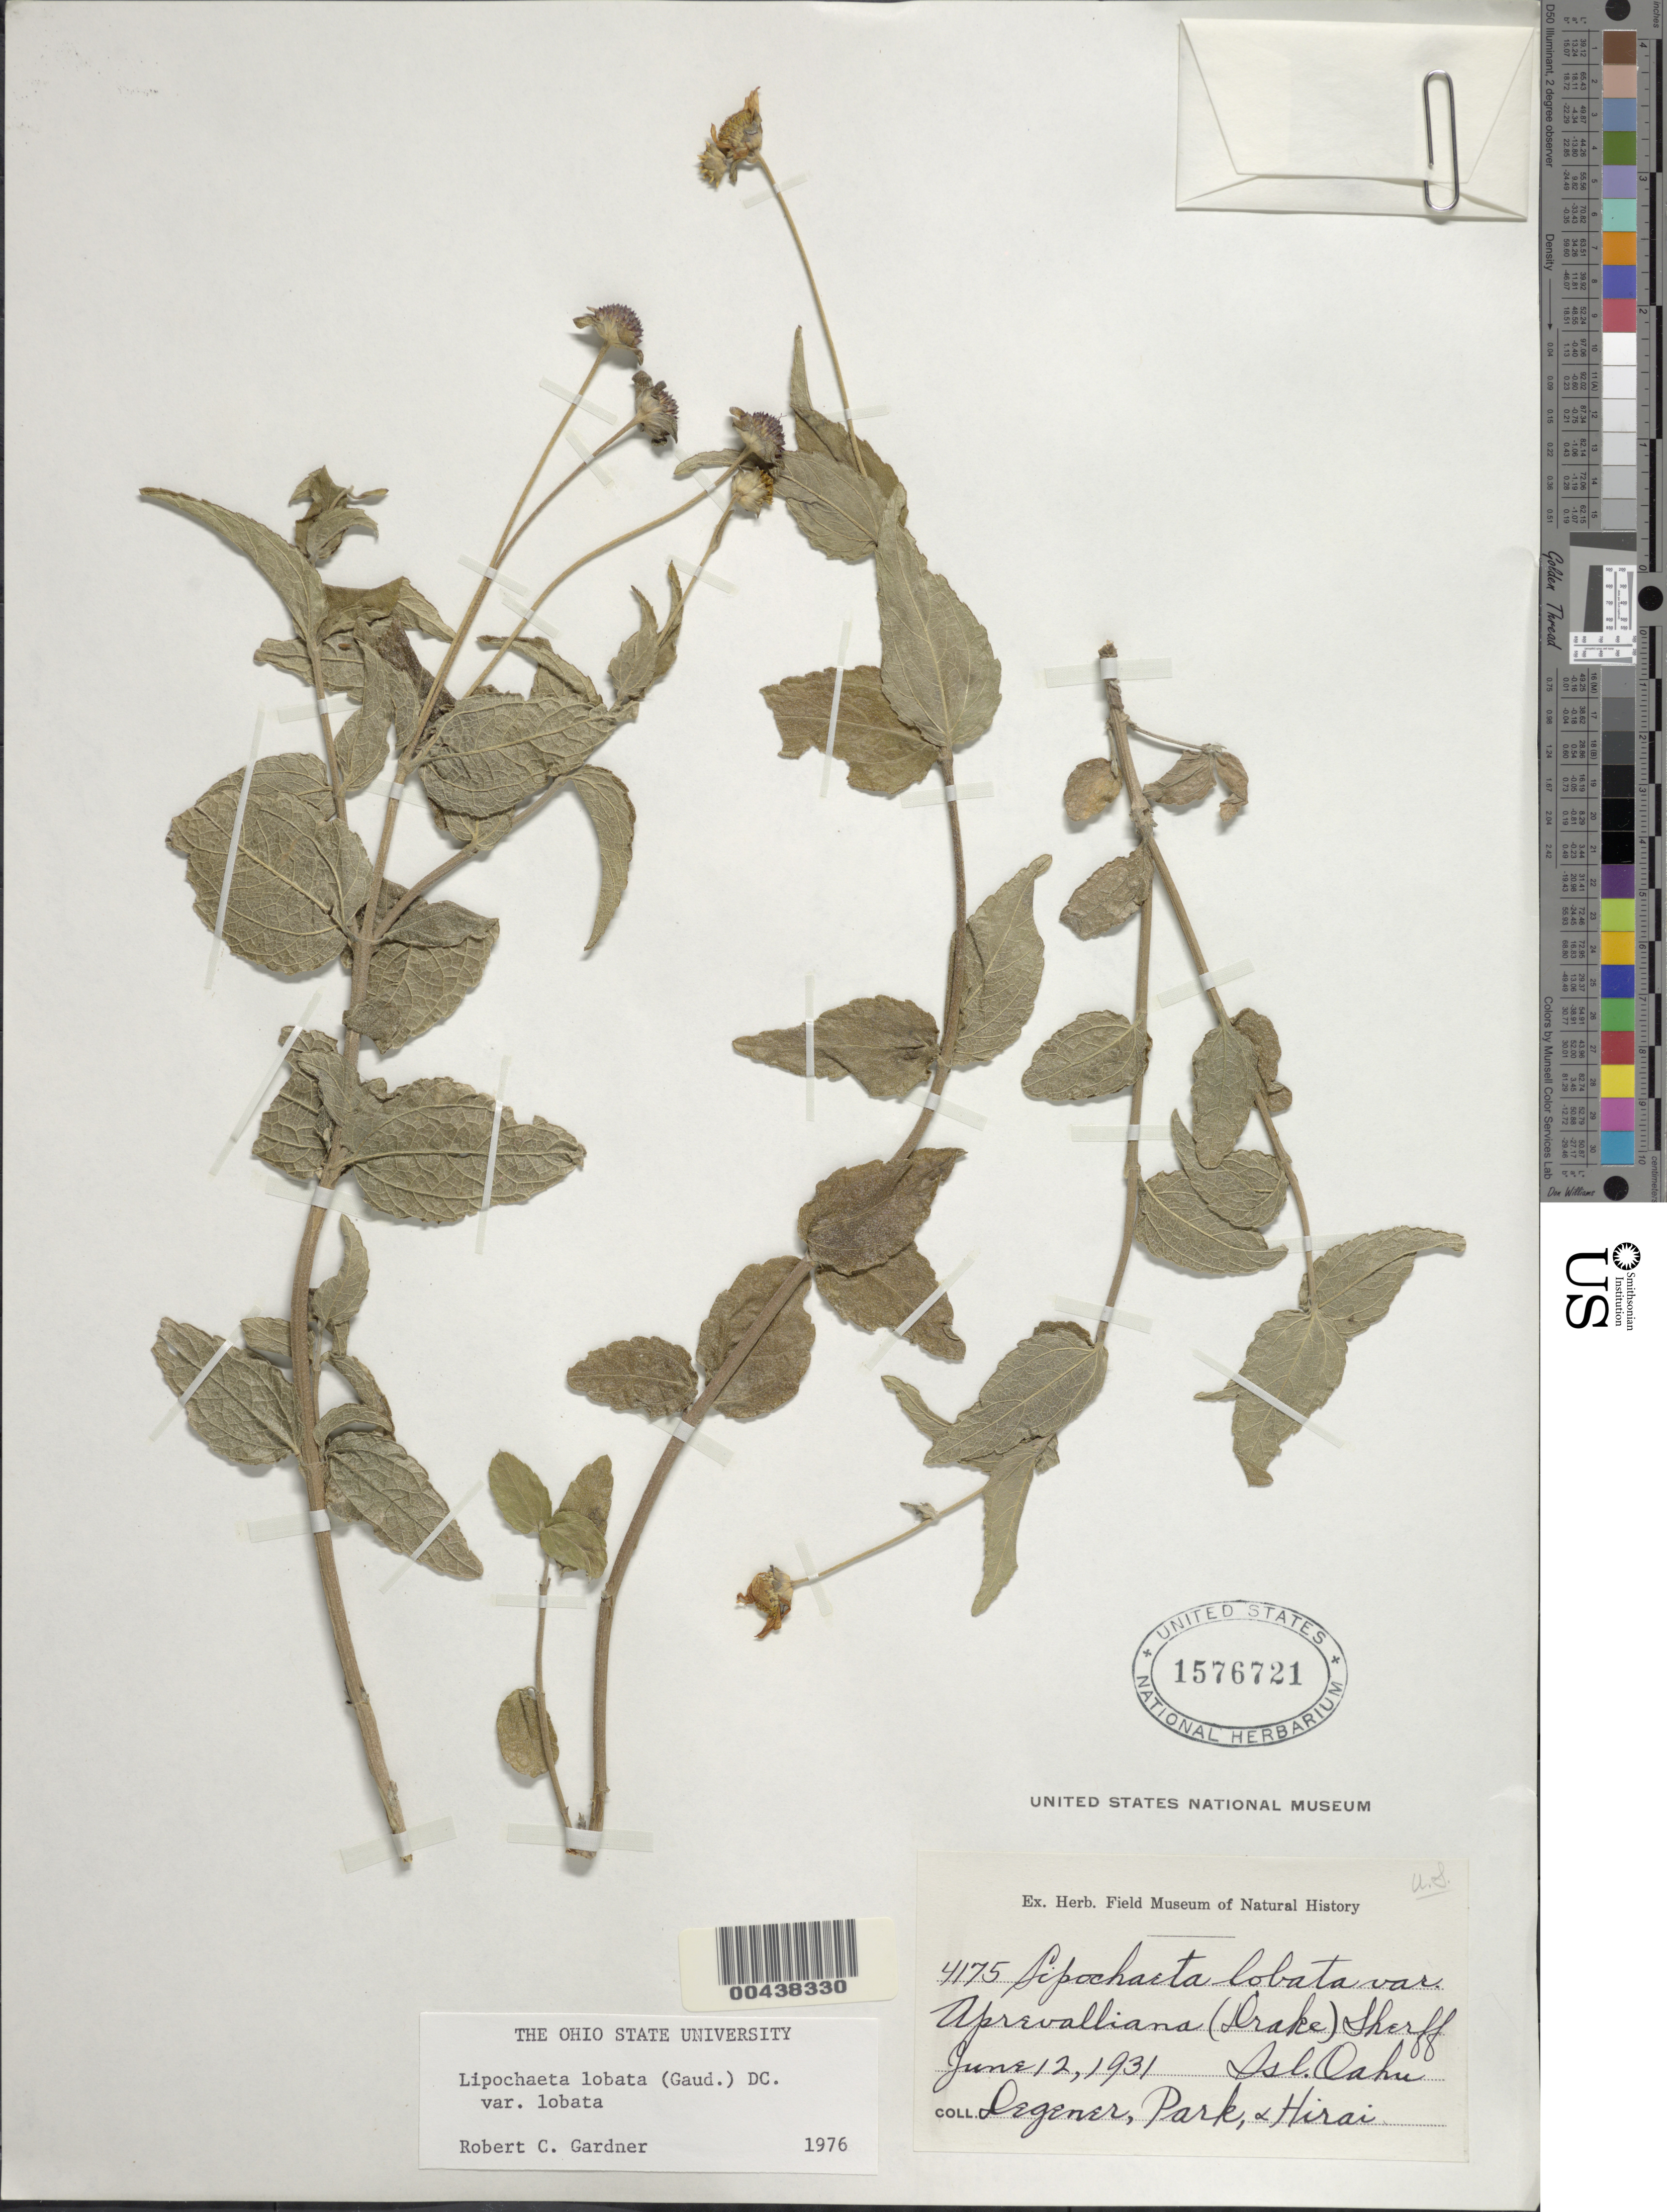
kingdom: Plantae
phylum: Tracheophyta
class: Magnoliopsida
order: Asterales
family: Asteraceae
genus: Lipochaeta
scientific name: Lipochaeta lobata var. lobata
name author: (Gaudich.) DC.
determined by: Gardner, R. C.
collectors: O. Degener, Park & Hirai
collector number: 4175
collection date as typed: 12 Jun 1931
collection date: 1931-06-12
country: United States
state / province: Hawaii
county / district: Honolulu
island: Oahu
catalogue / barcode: US 1576721